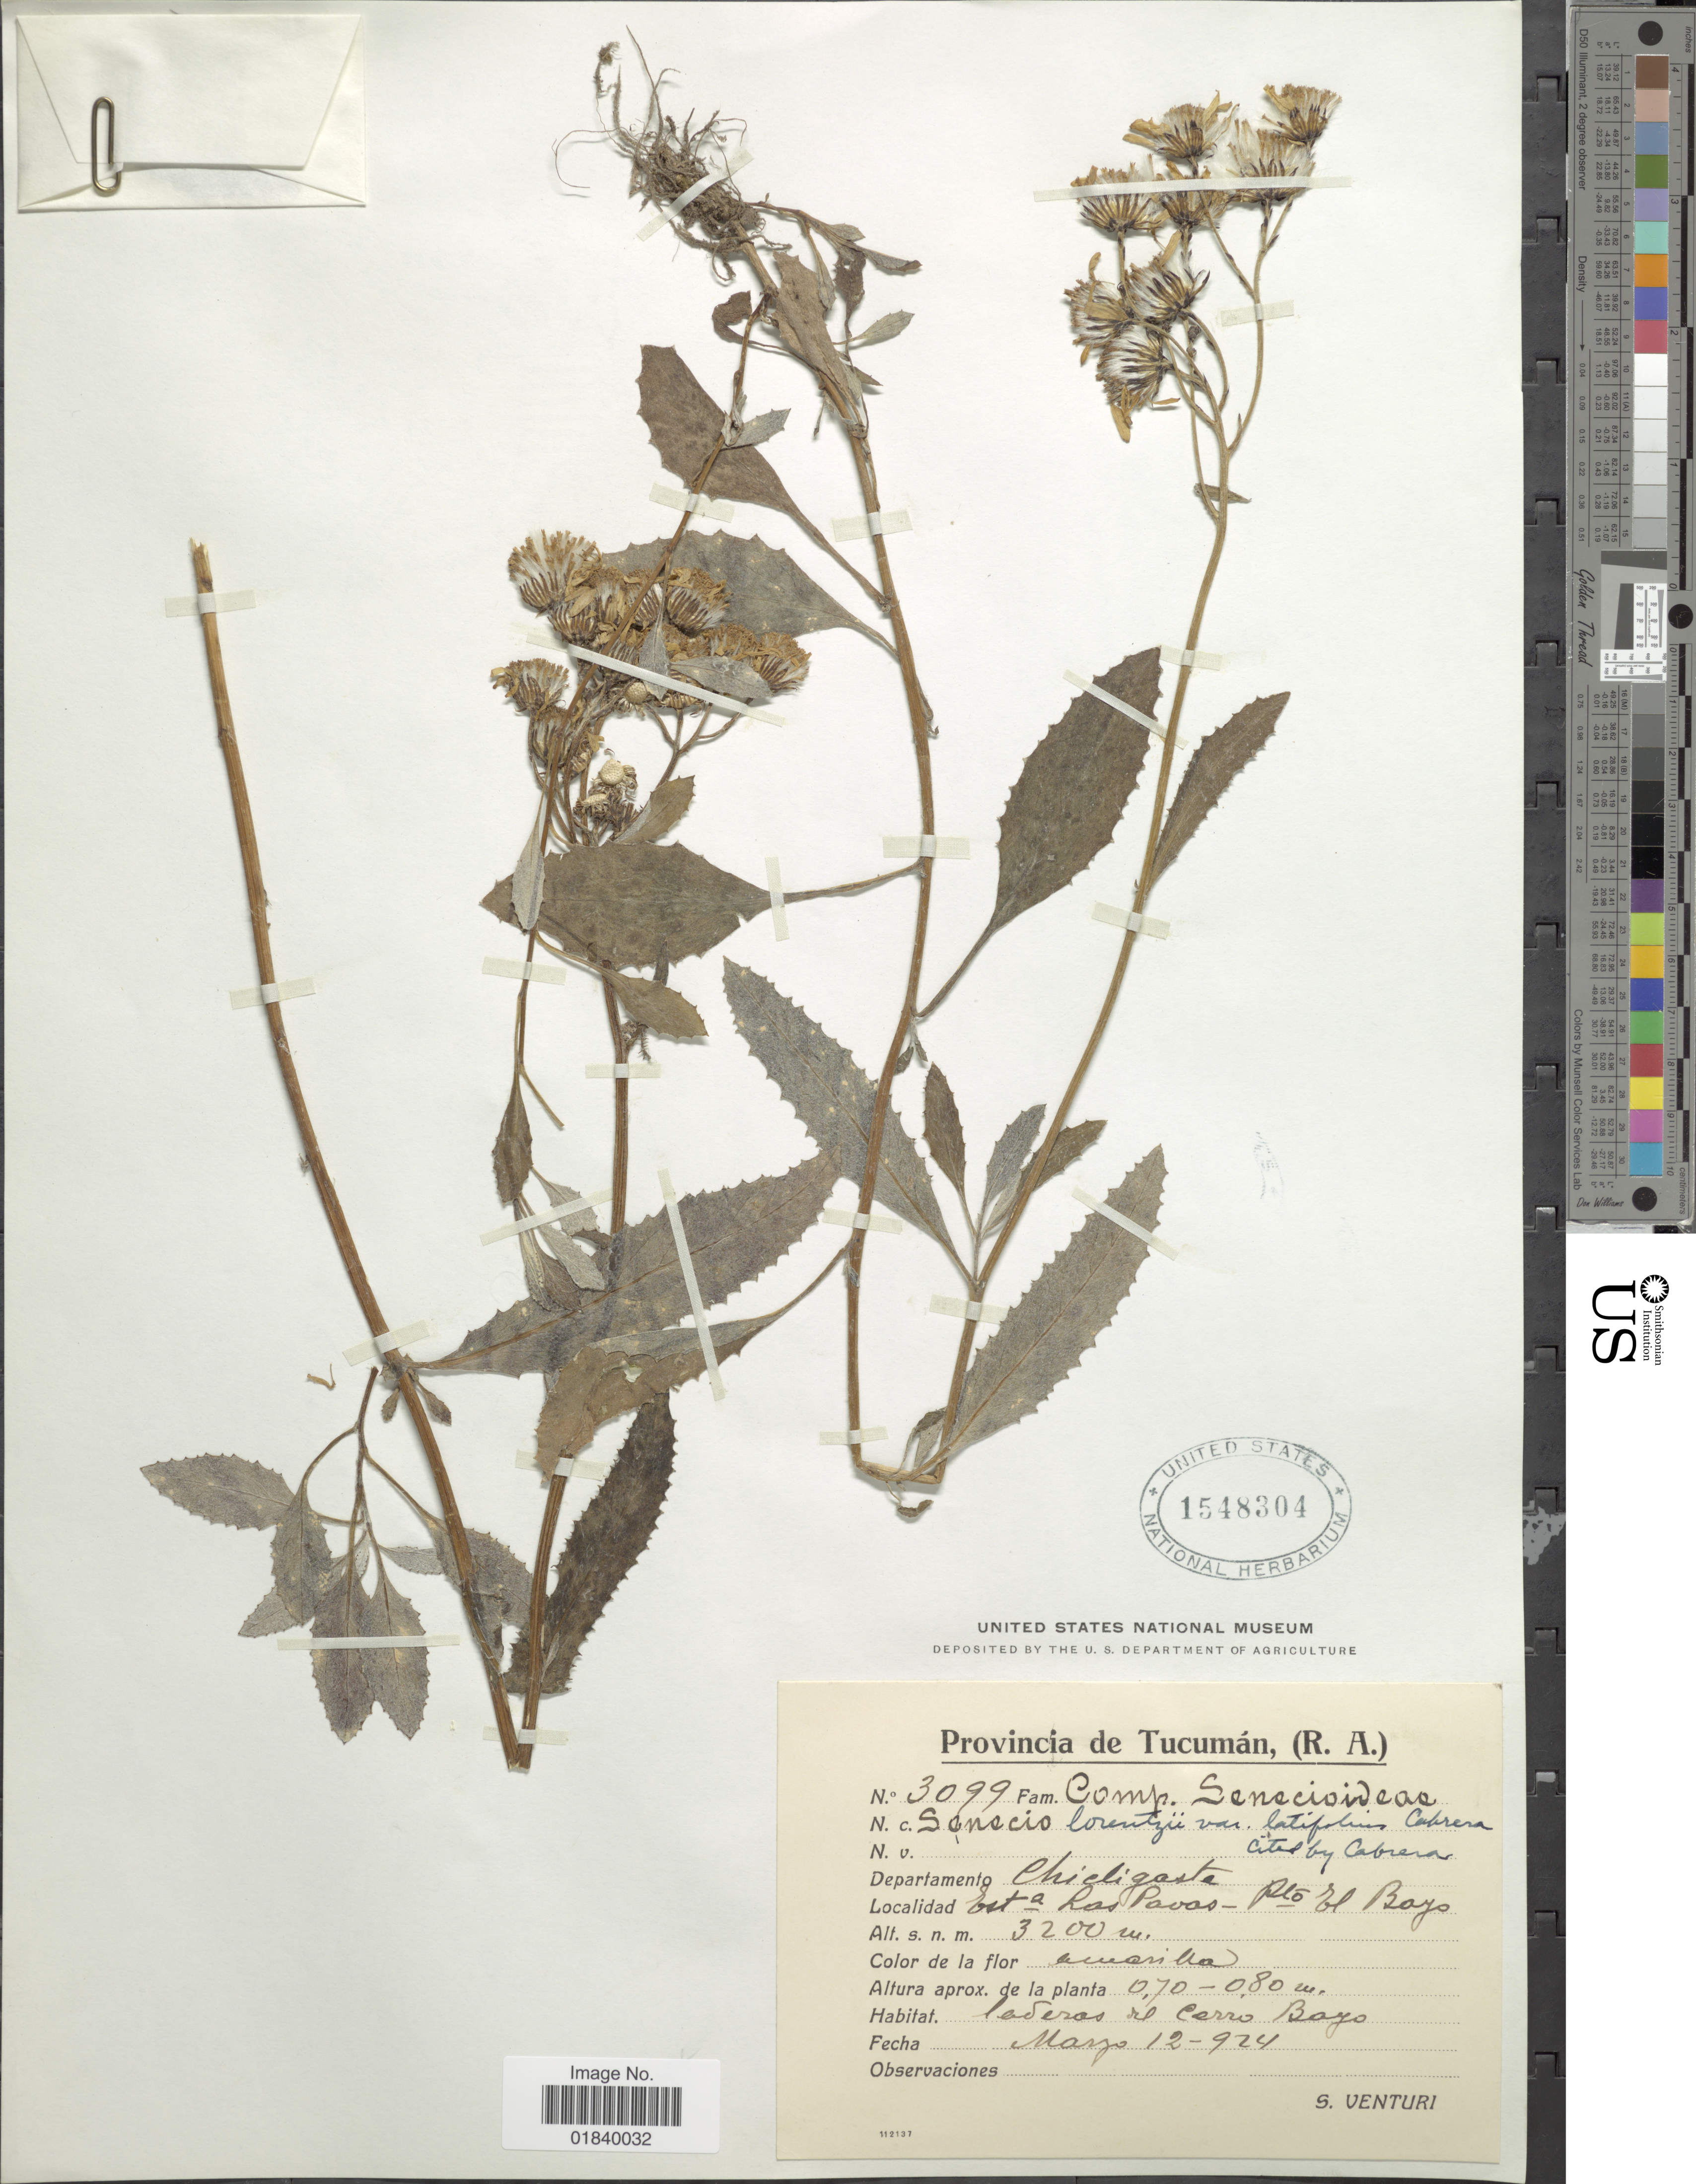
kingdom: Plantae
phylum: Tracheophyta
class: Magnoliopsida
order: Asterales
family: Asteraceae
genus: Senecio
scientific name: Senecio lorentzii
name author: Griseb.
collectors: S. Venturi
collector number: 3099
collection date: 1924-03-12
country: Argentina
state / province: Tucuman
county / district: Chicligasta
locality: Esta Las Pavas- Pto El Bayo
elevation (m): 3200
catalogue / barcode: US 1548304